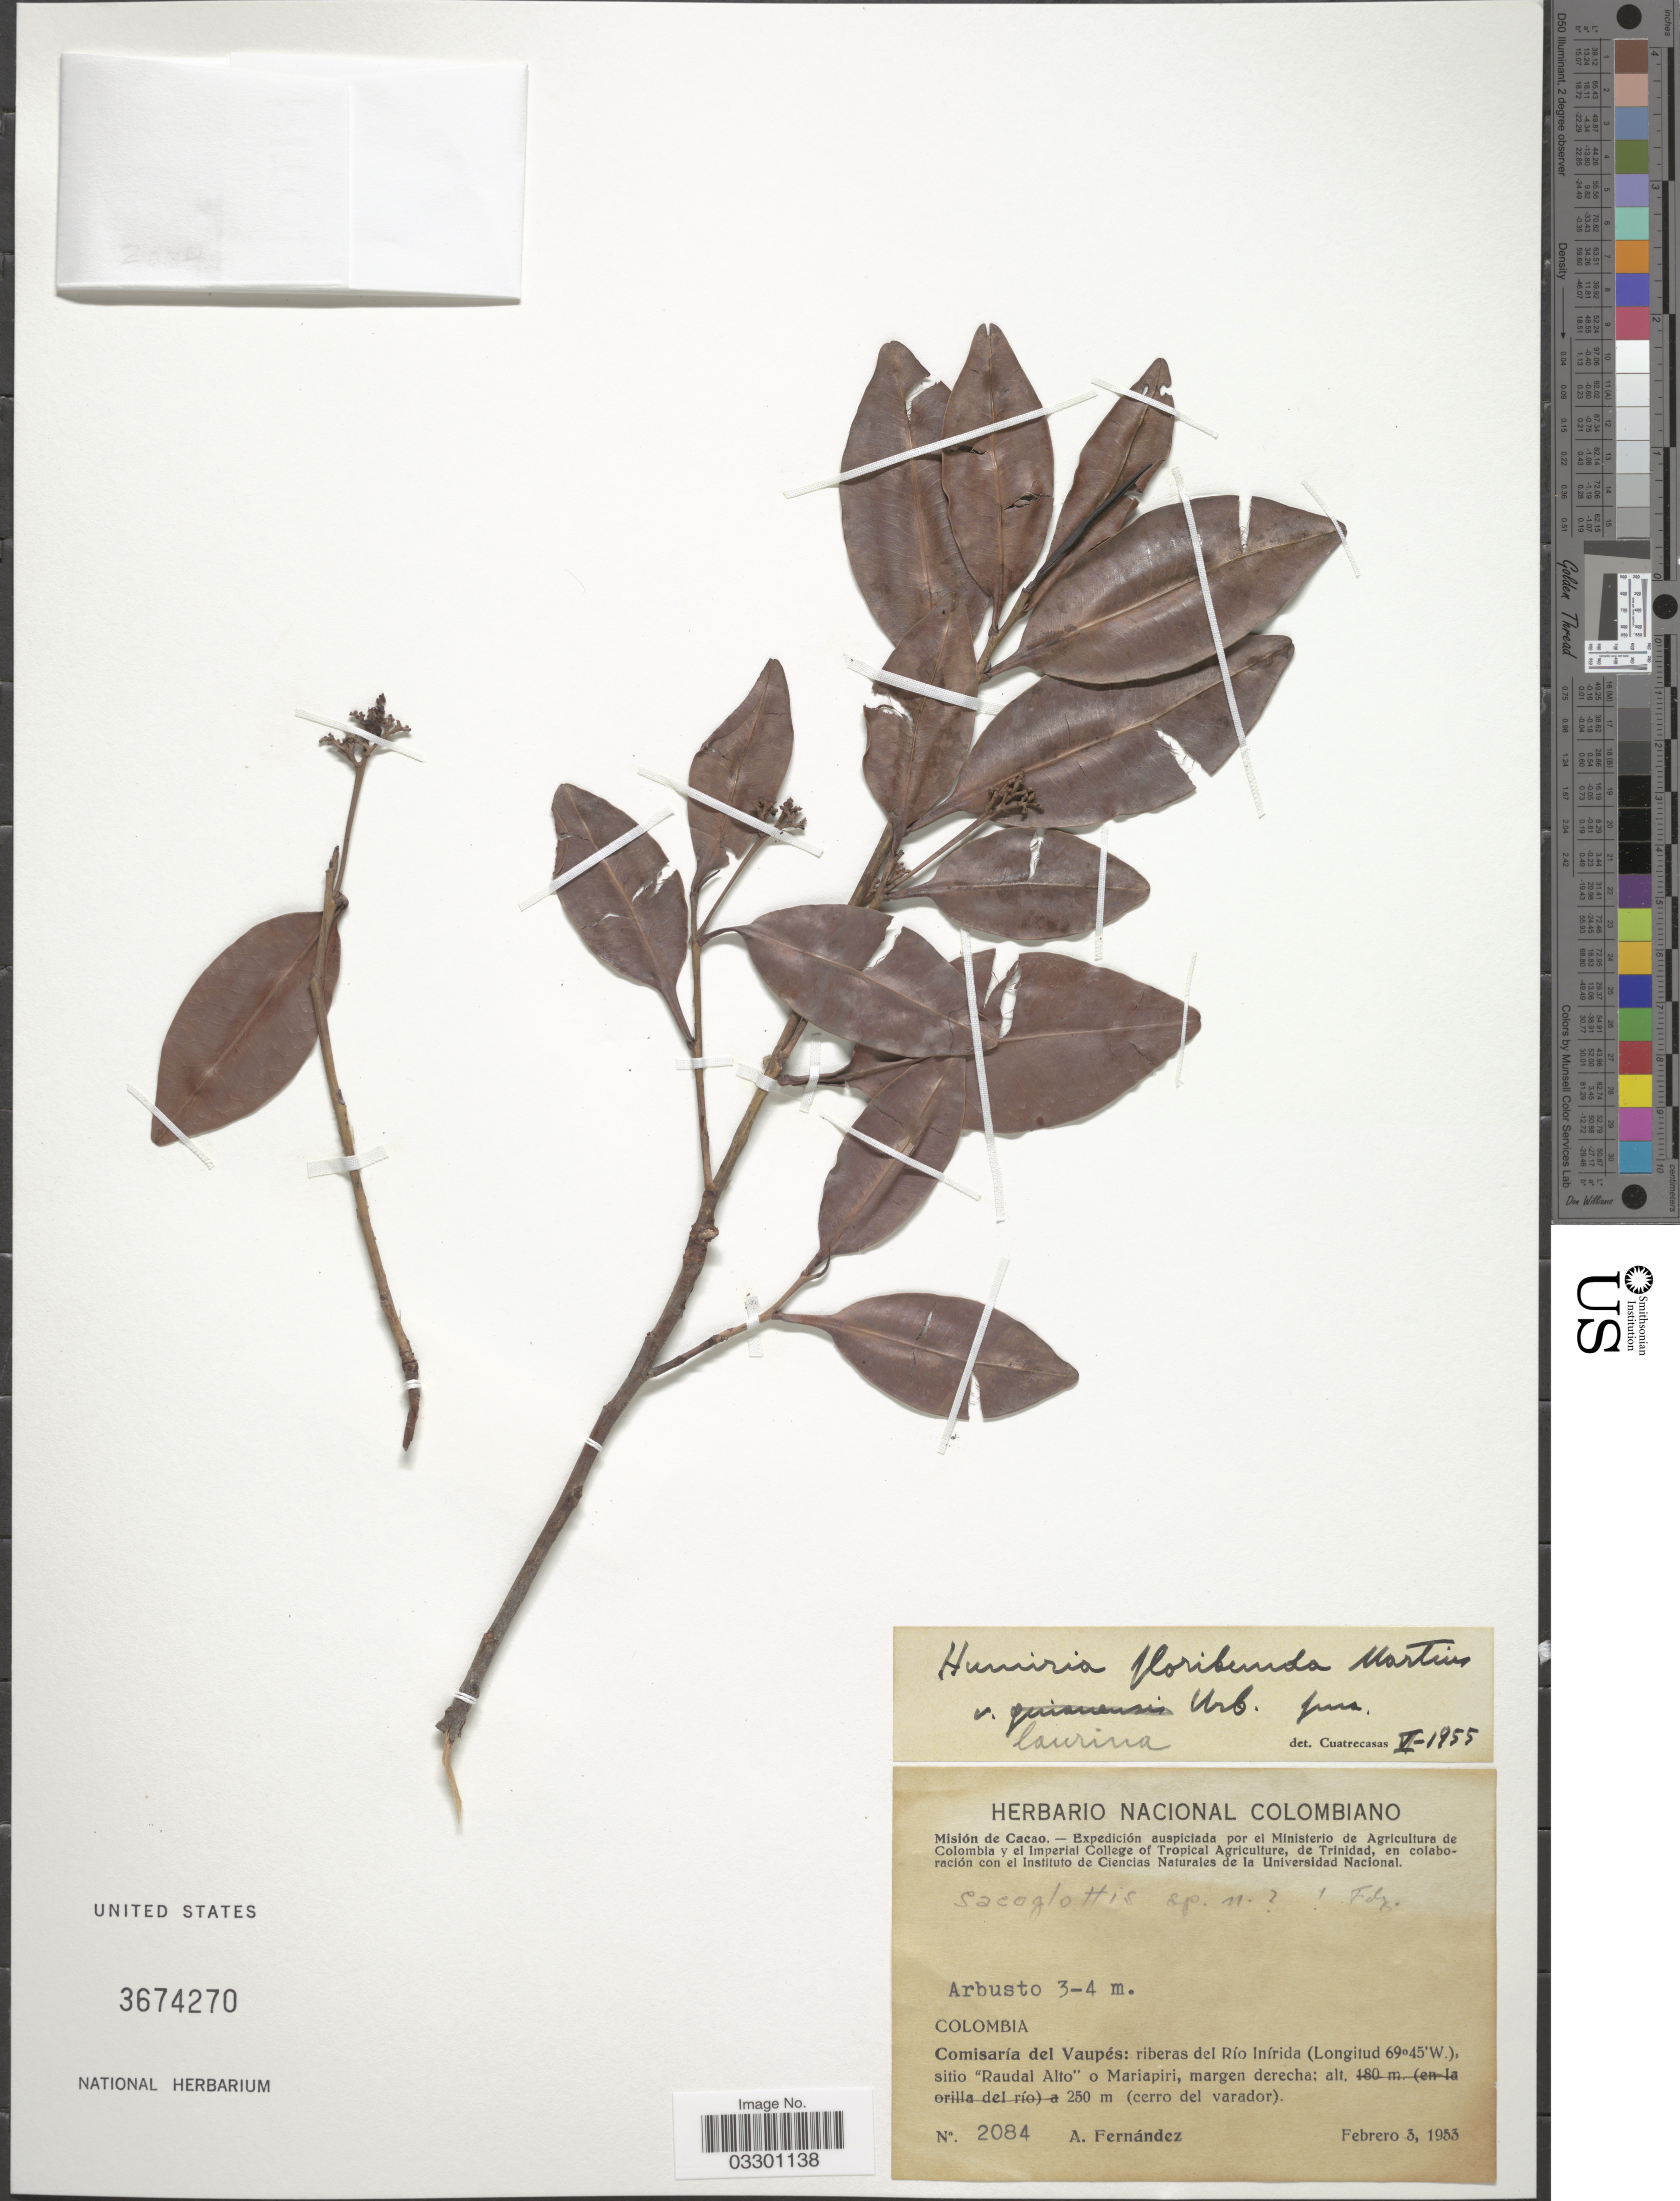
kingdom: Plantae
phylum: Tracheophyta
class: Magnoliopsida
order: Malpighiales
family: Humiriaceae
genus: Humiria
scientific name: Humiria balsamifera var. floribunda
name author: (Mart.) Cuatrec.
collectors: A. Fernández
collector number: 2084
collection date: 1953-02-03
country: Colombia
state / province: Vaupés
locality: Comisaría del Vaupés: riberas del Río Inírida, sitio "Raudal Alto" o Mariapiri, margen derecha (cerro del varador).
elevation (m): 250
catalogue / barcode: US 3674270